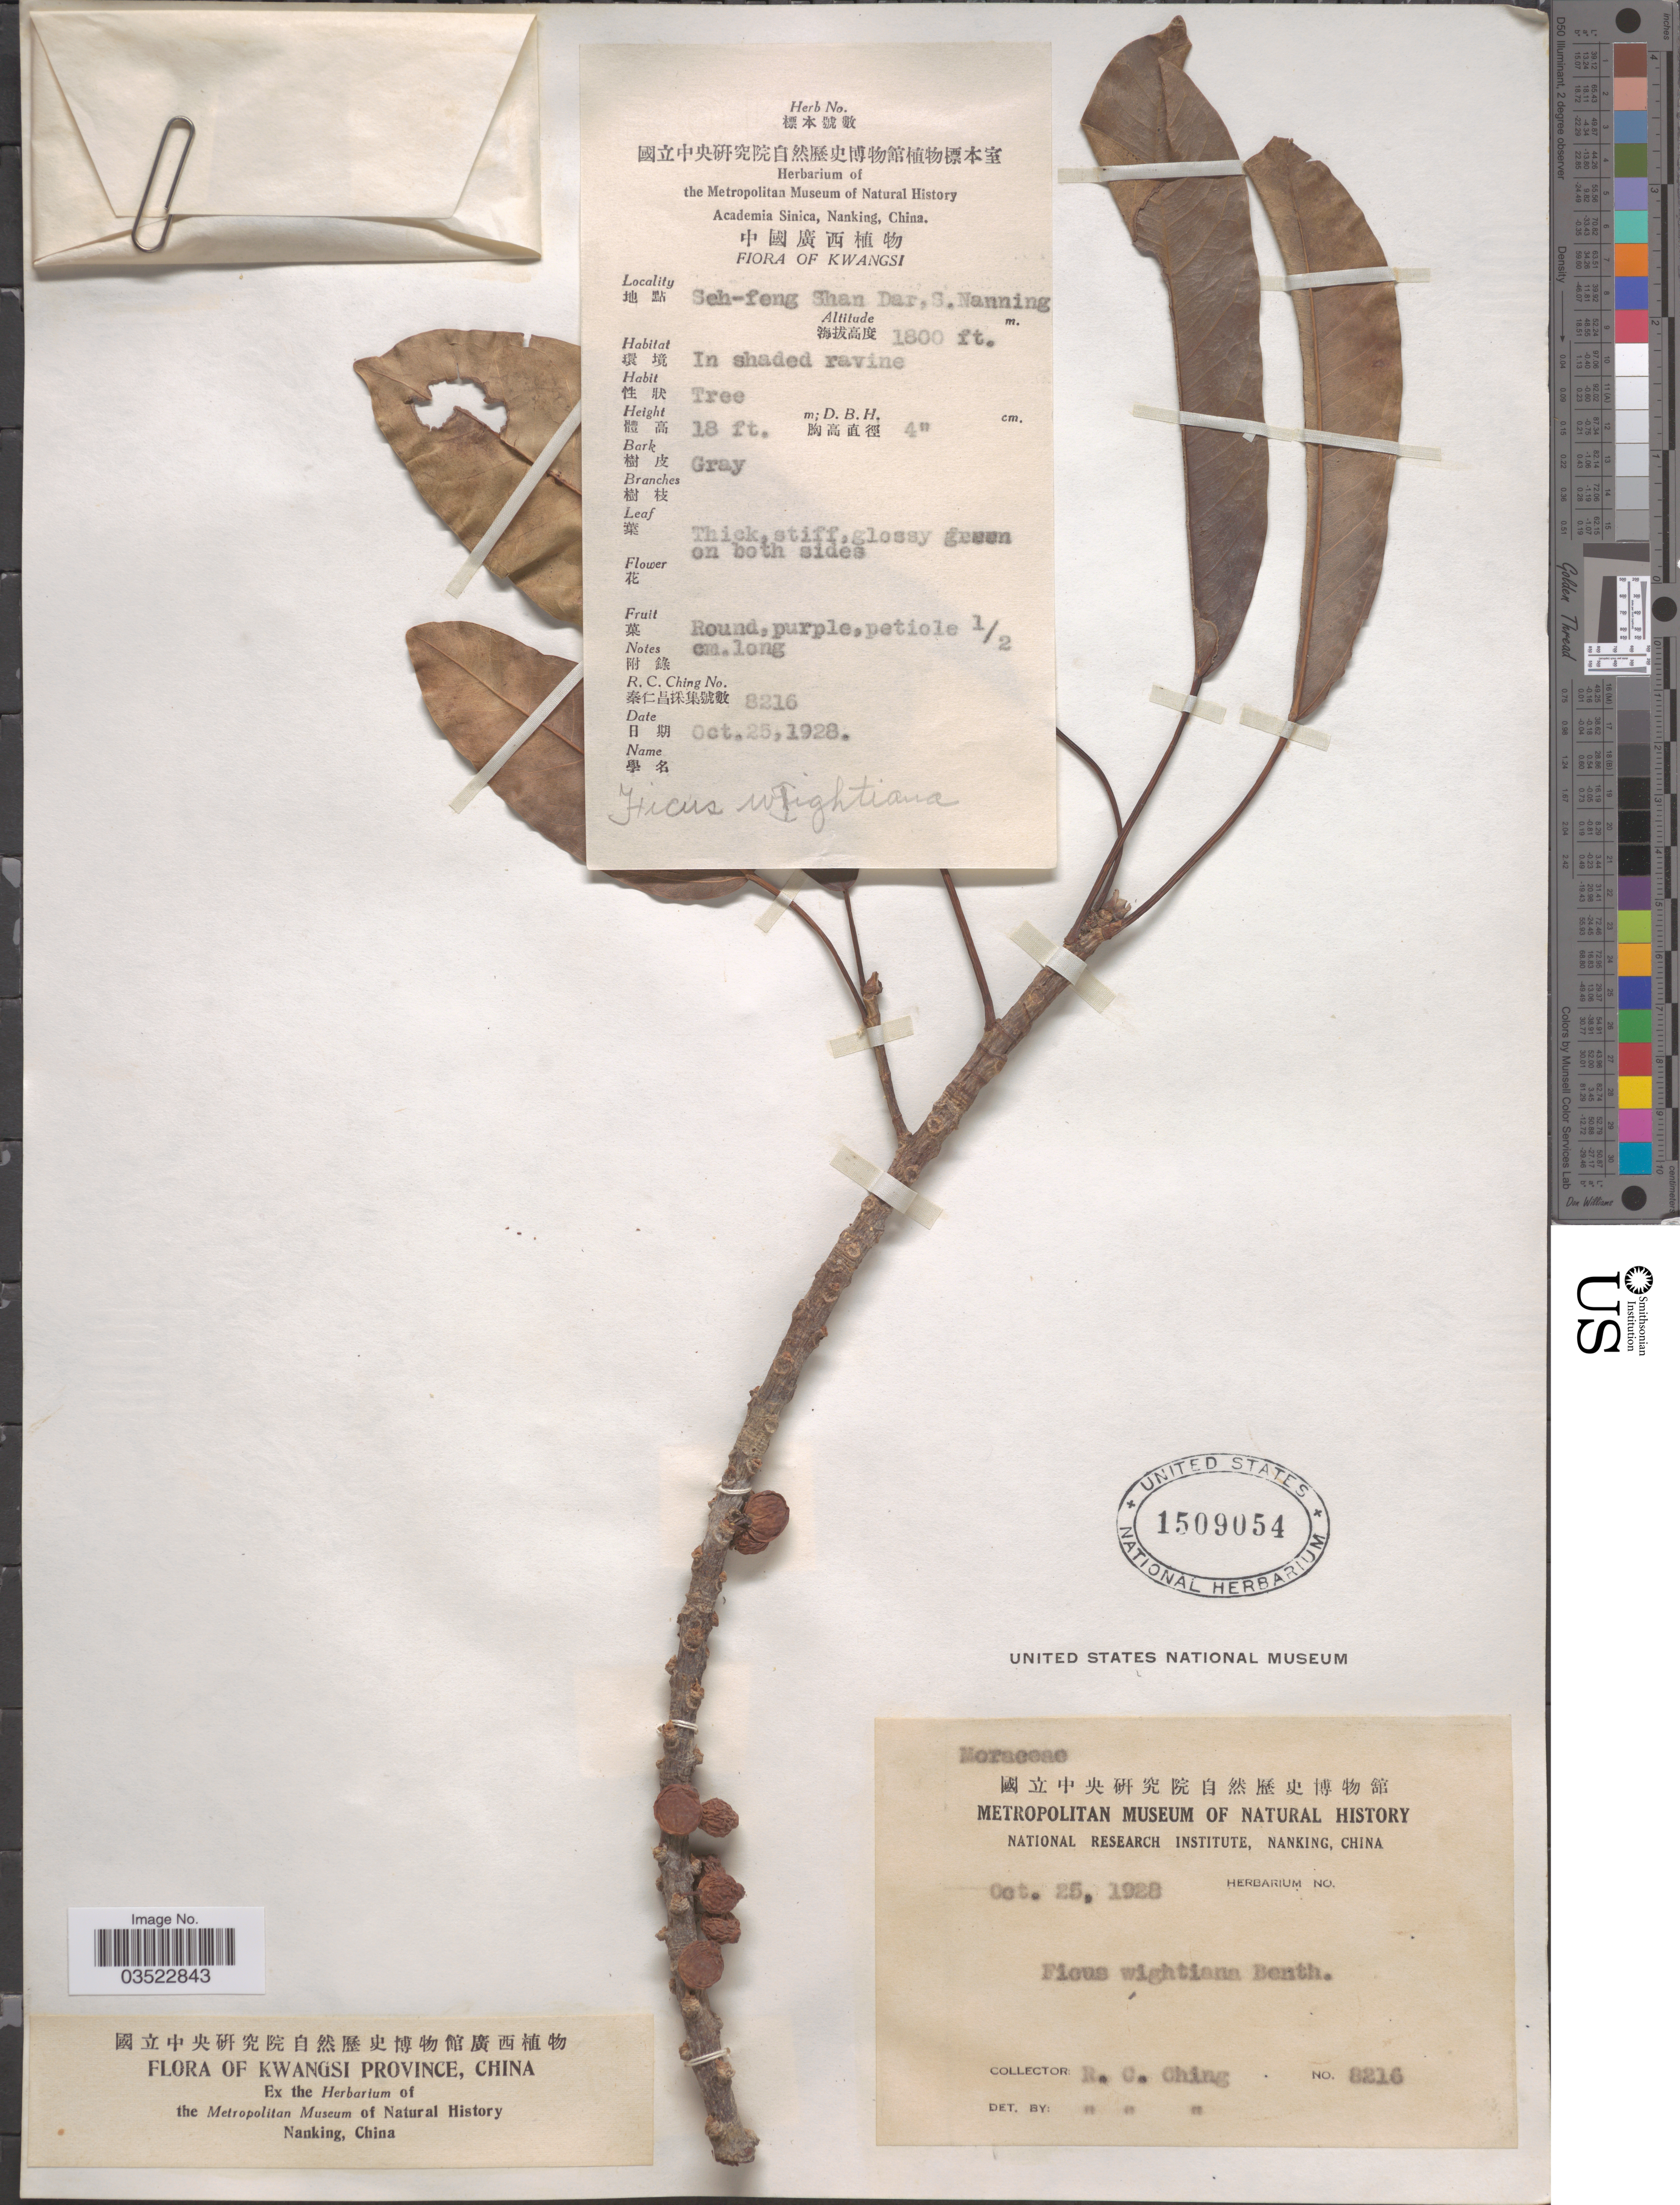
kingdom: Plantae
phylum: Tracheophyta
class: Magnoliopsida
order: Rosales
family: Moraceae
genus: Ficus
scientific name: Ficus superba var. japonica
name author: Miq.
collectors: R. C. Ching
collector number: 8216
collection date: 1928-10-25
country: China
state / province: Guangxi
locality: Kwangsi Province. Seh-fung Shan Dar, S. Nanning.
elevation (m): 549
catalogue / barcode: US 1509054